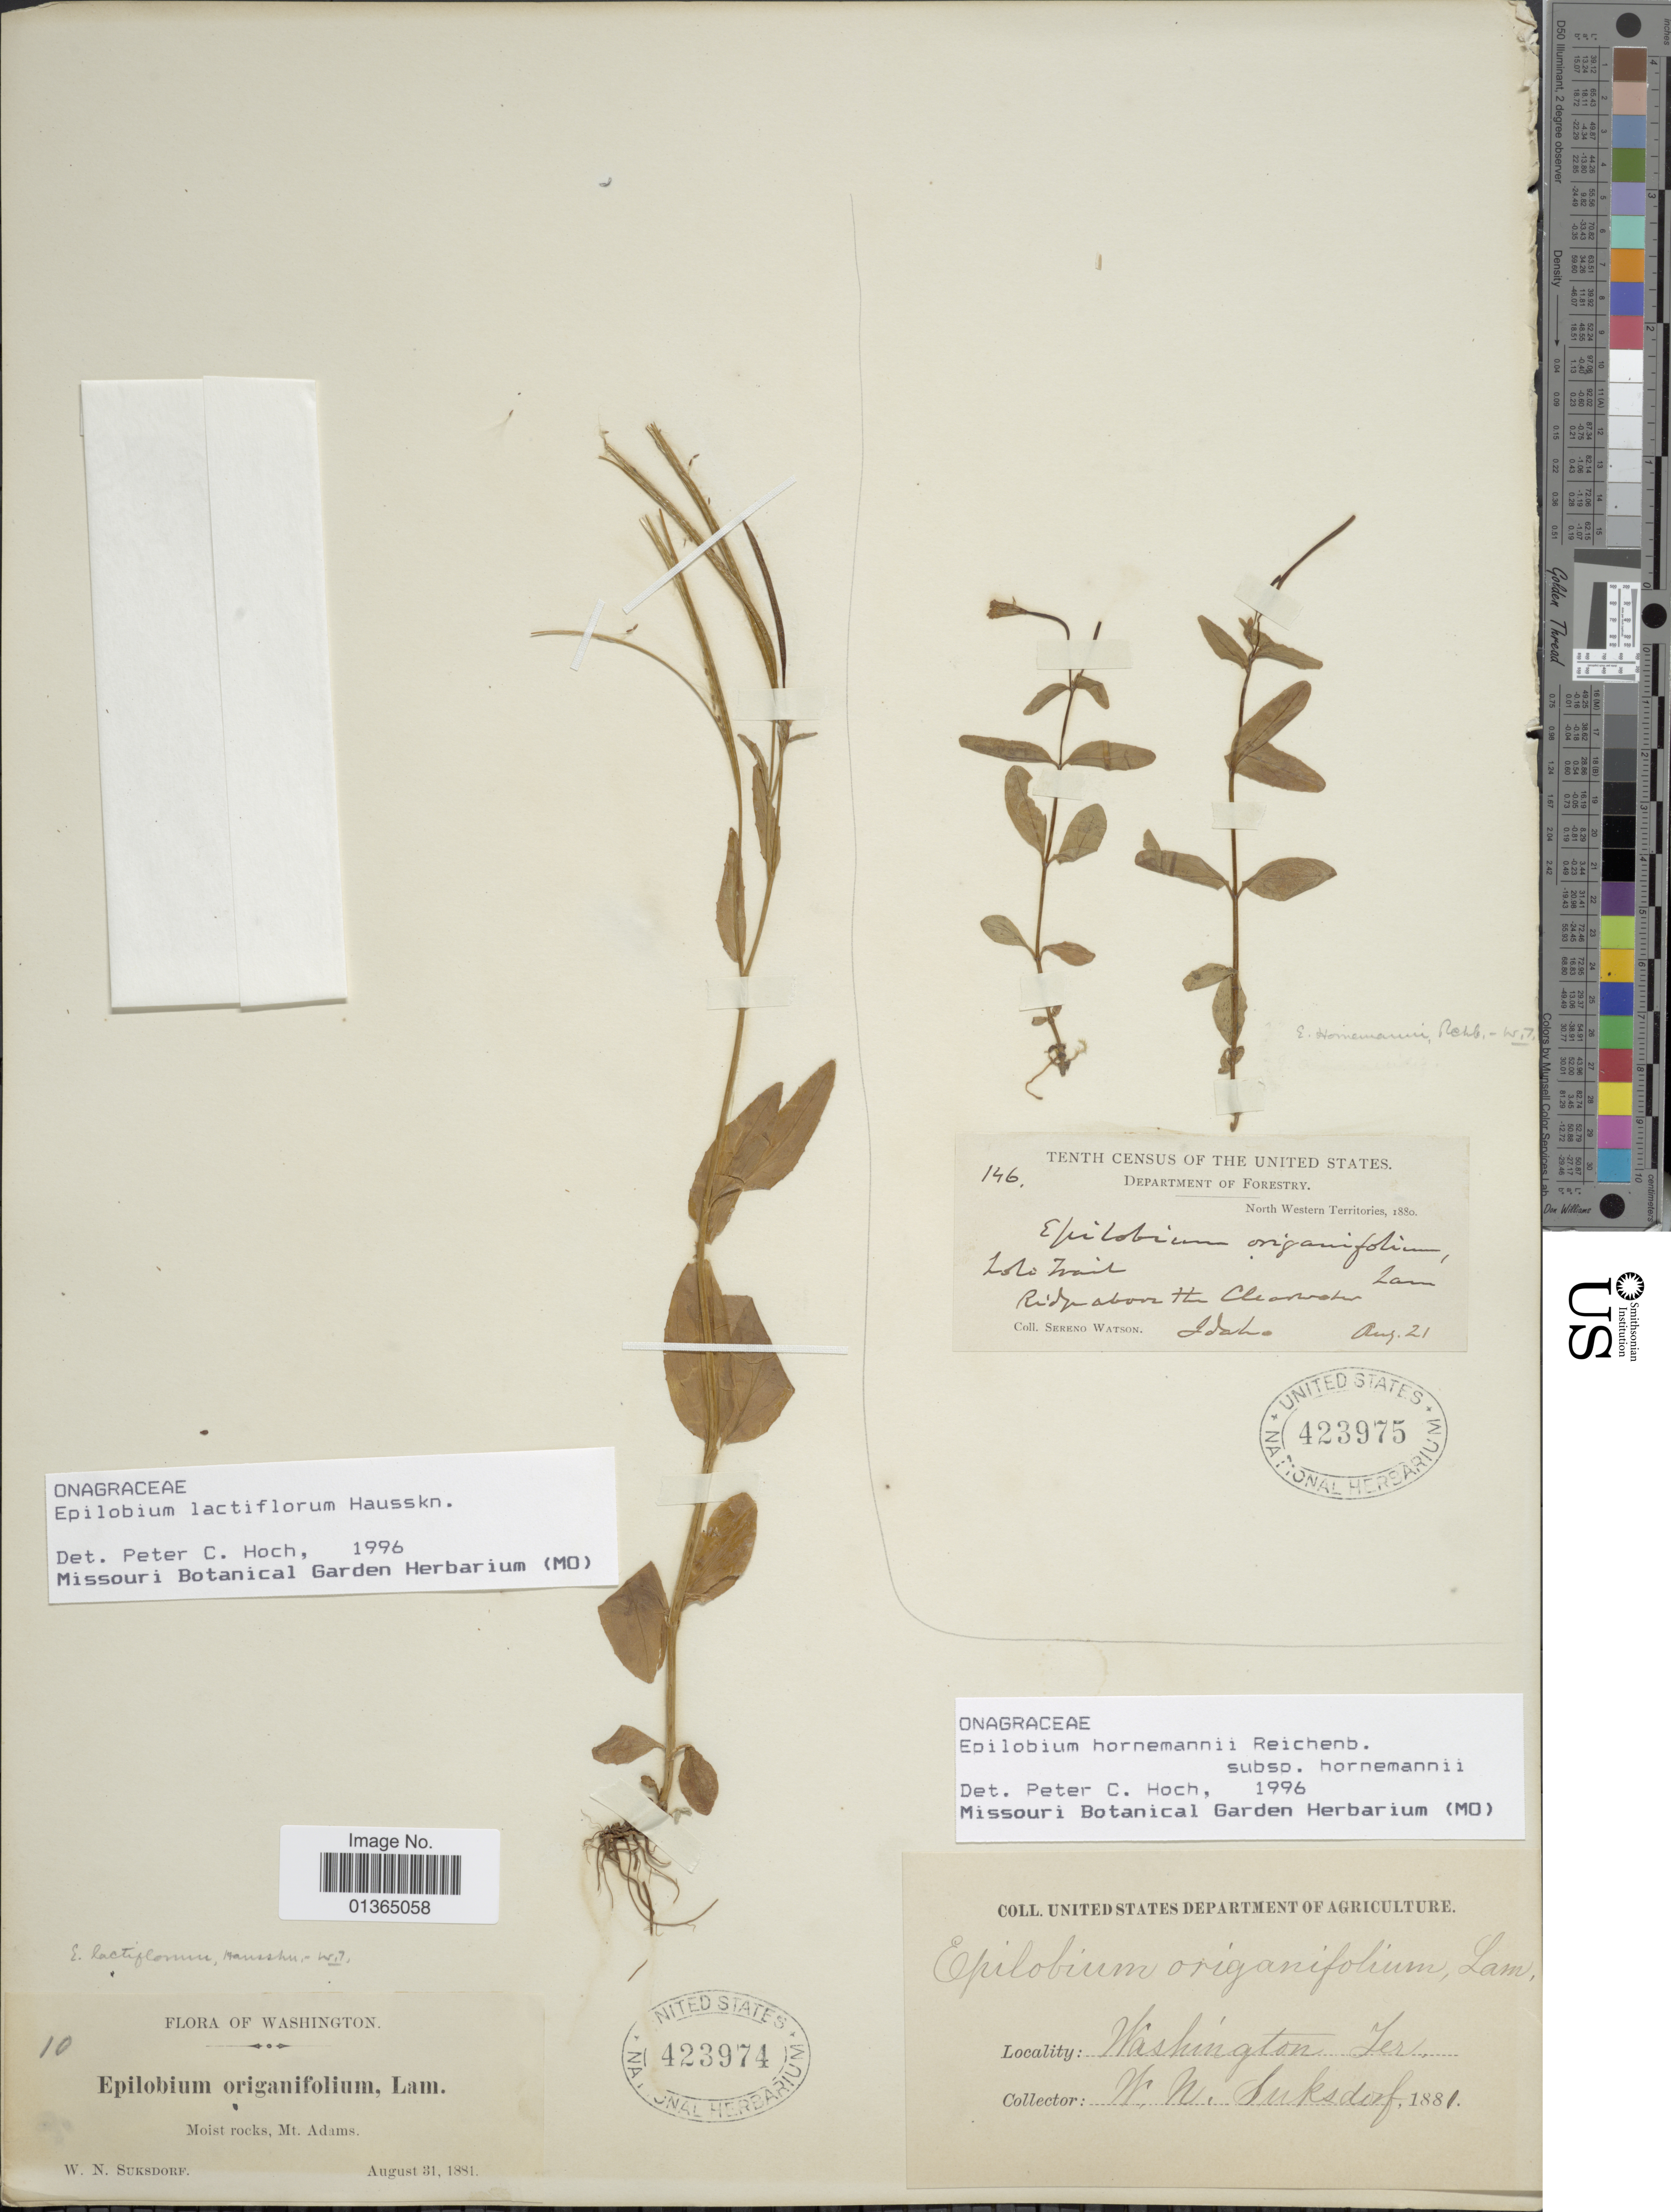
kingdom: Plantae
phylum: Tracheophyta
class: Magnoliopsida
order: Myrtales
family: Onagraceae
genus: Epilobium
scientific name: Epilobium lactiflorum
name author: Hausskn.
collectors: W. N. Suksdorf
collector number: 10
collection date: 1881-08-31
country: United States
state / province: Washington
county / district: Yakima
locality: Mt. Adams.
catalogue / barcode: US 423974